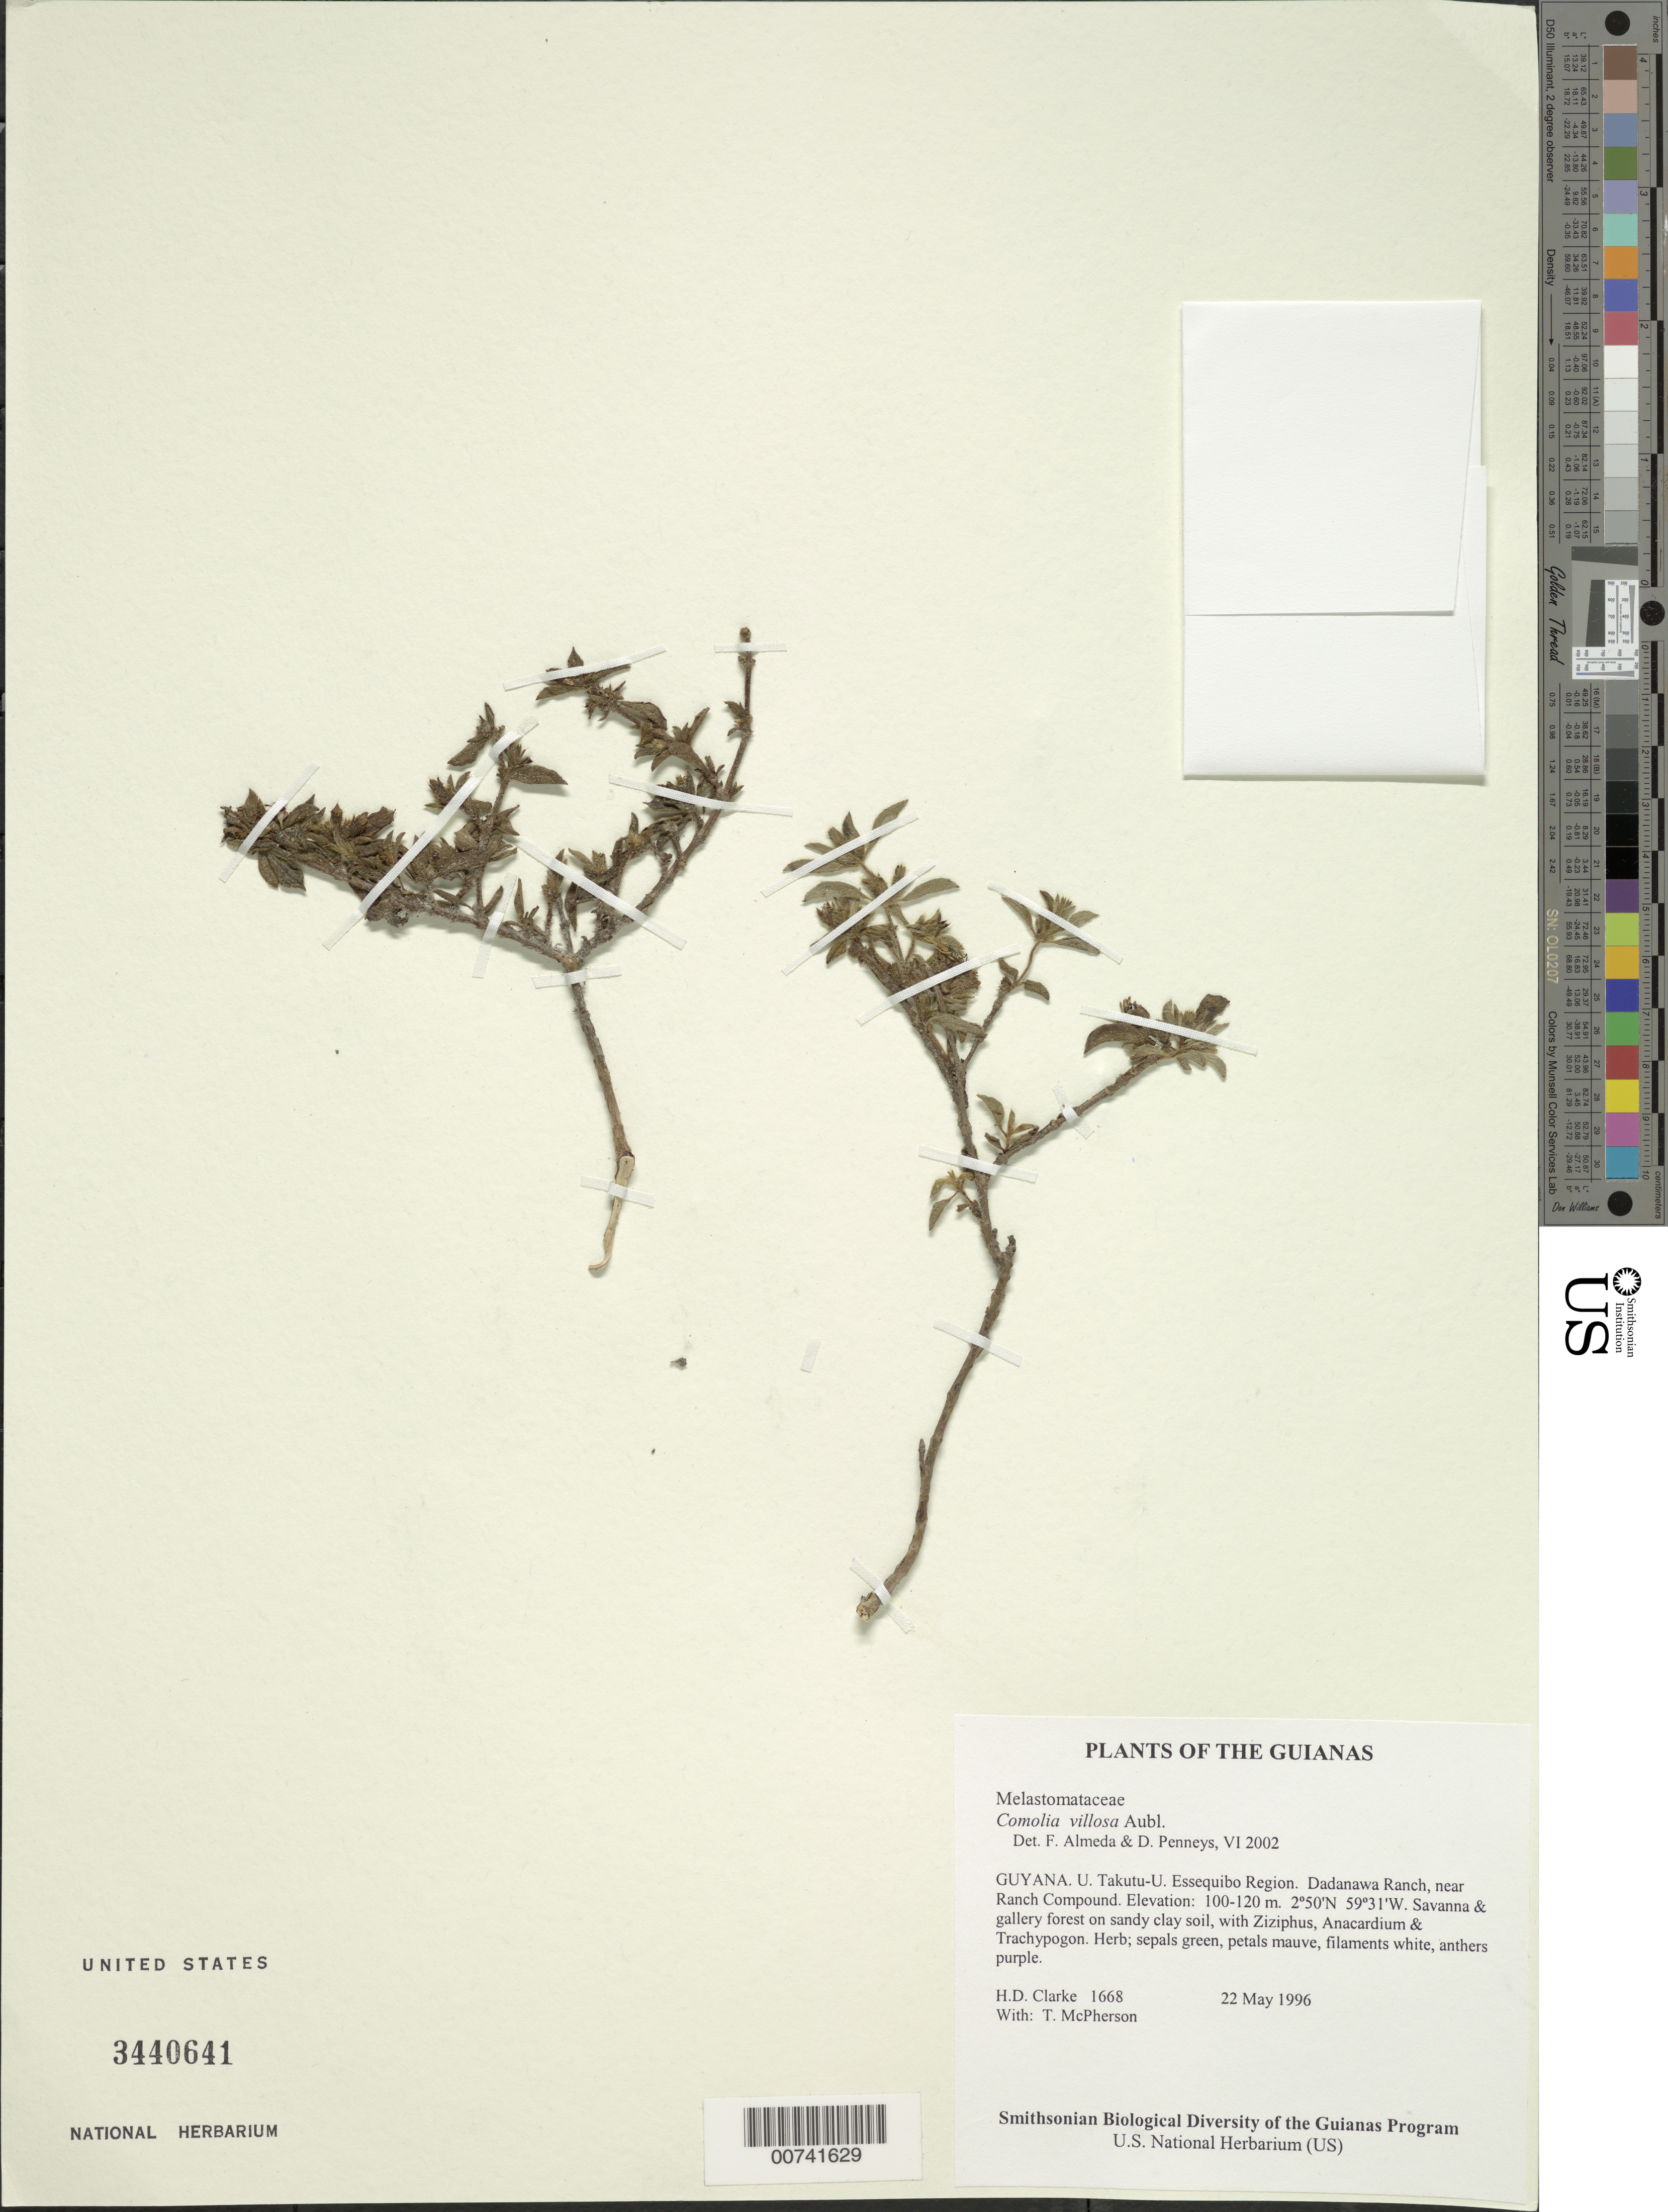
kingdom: Plantae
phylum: Tracheophyta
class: Magnoliopsida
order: Myrtales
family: Melastomataceae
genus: Comolia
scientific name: Comolia veronicifolia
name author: Benth.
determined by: Nunes da Silva, Diego, (RB), Jardim Botanico do Rio de Janeiro - Herbario (BRAZIL)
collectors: H. D. Clarke & T. McPherson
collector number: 1668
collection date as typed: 22 May 1996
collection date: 1996-05-22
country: Guyana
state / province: U. Takutu-U. Essequibo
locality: Dadanawa Ranch, near Ranch Compound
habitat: Savanna & gallery forest on sandy clay soil, with Ziziphus, Anacardium & Trachypogon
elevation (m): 100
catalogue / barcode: US 3440641